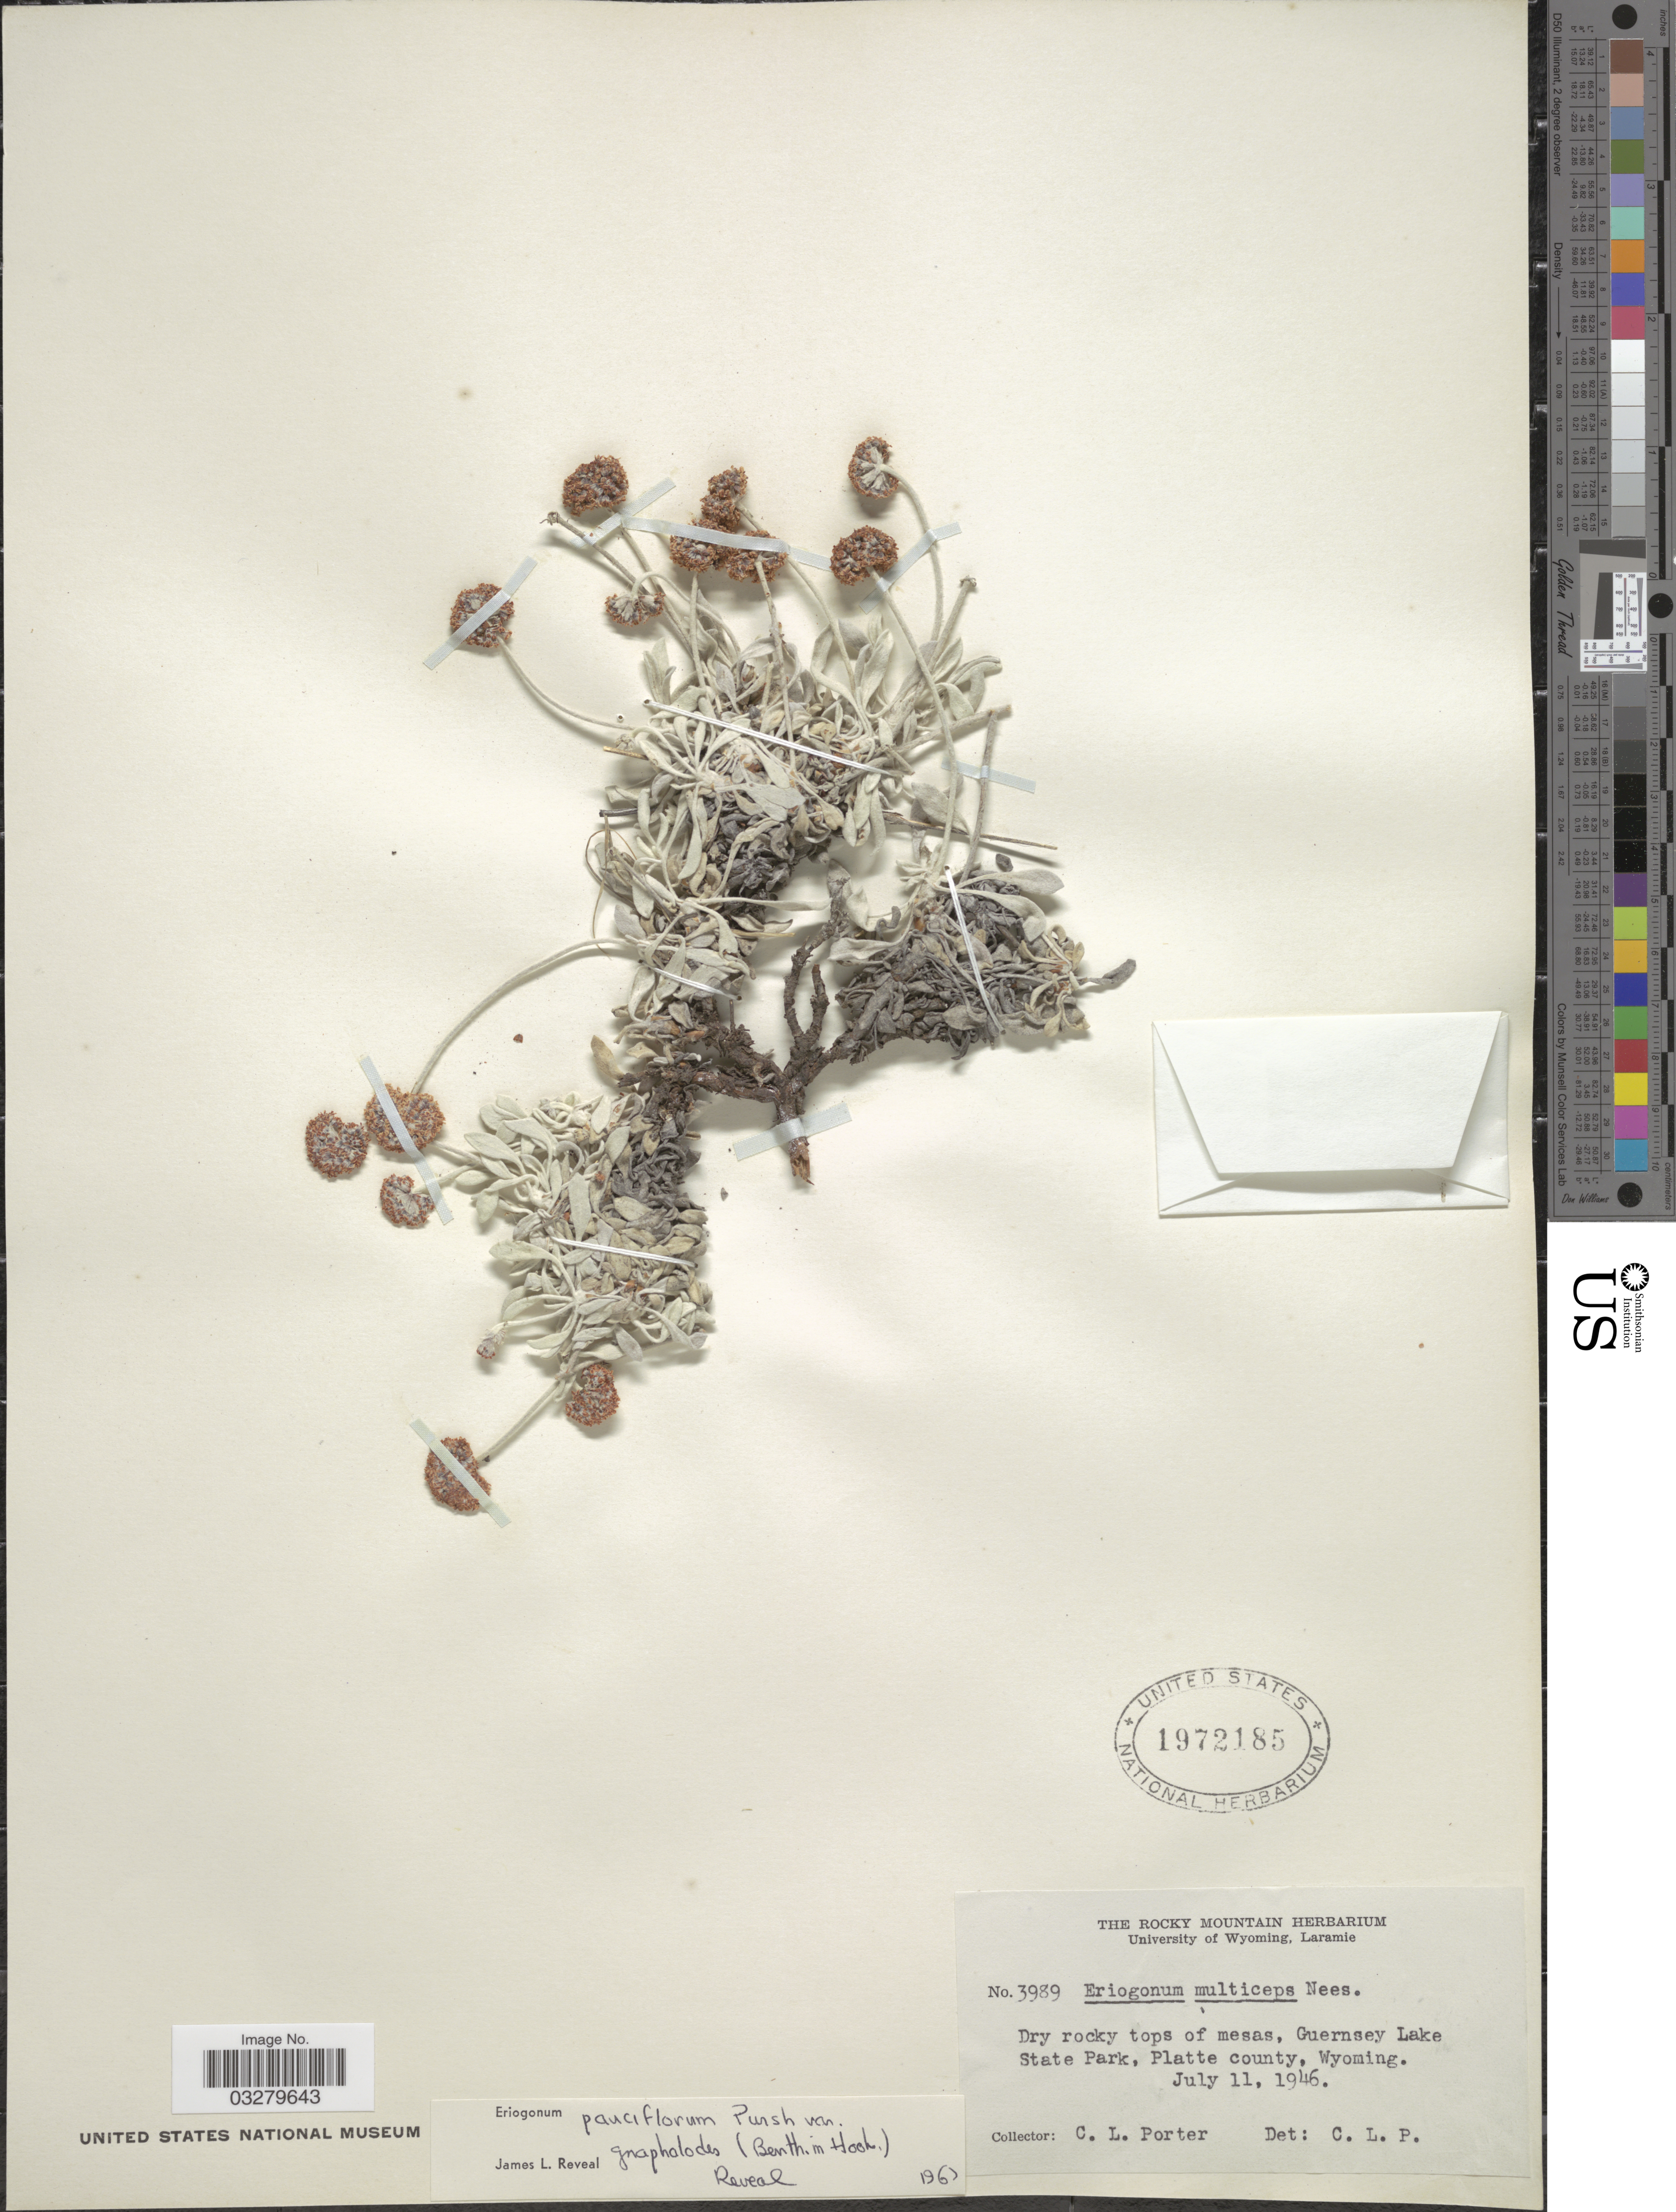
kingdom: Plantae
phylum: Tracheophyta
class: Magnoliopsida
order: Caryophyllales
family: Polygonaceae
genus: Eriogonum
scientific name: Eriogonum pauciflorum var. gnaphalodes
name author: (Benth.) Reveal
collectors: C. L. Porter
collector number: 3989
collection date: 1946-07-11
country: United States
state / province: Wyoming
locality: Guernsey Lake State Park, Platte county.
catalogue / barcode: US 1972185